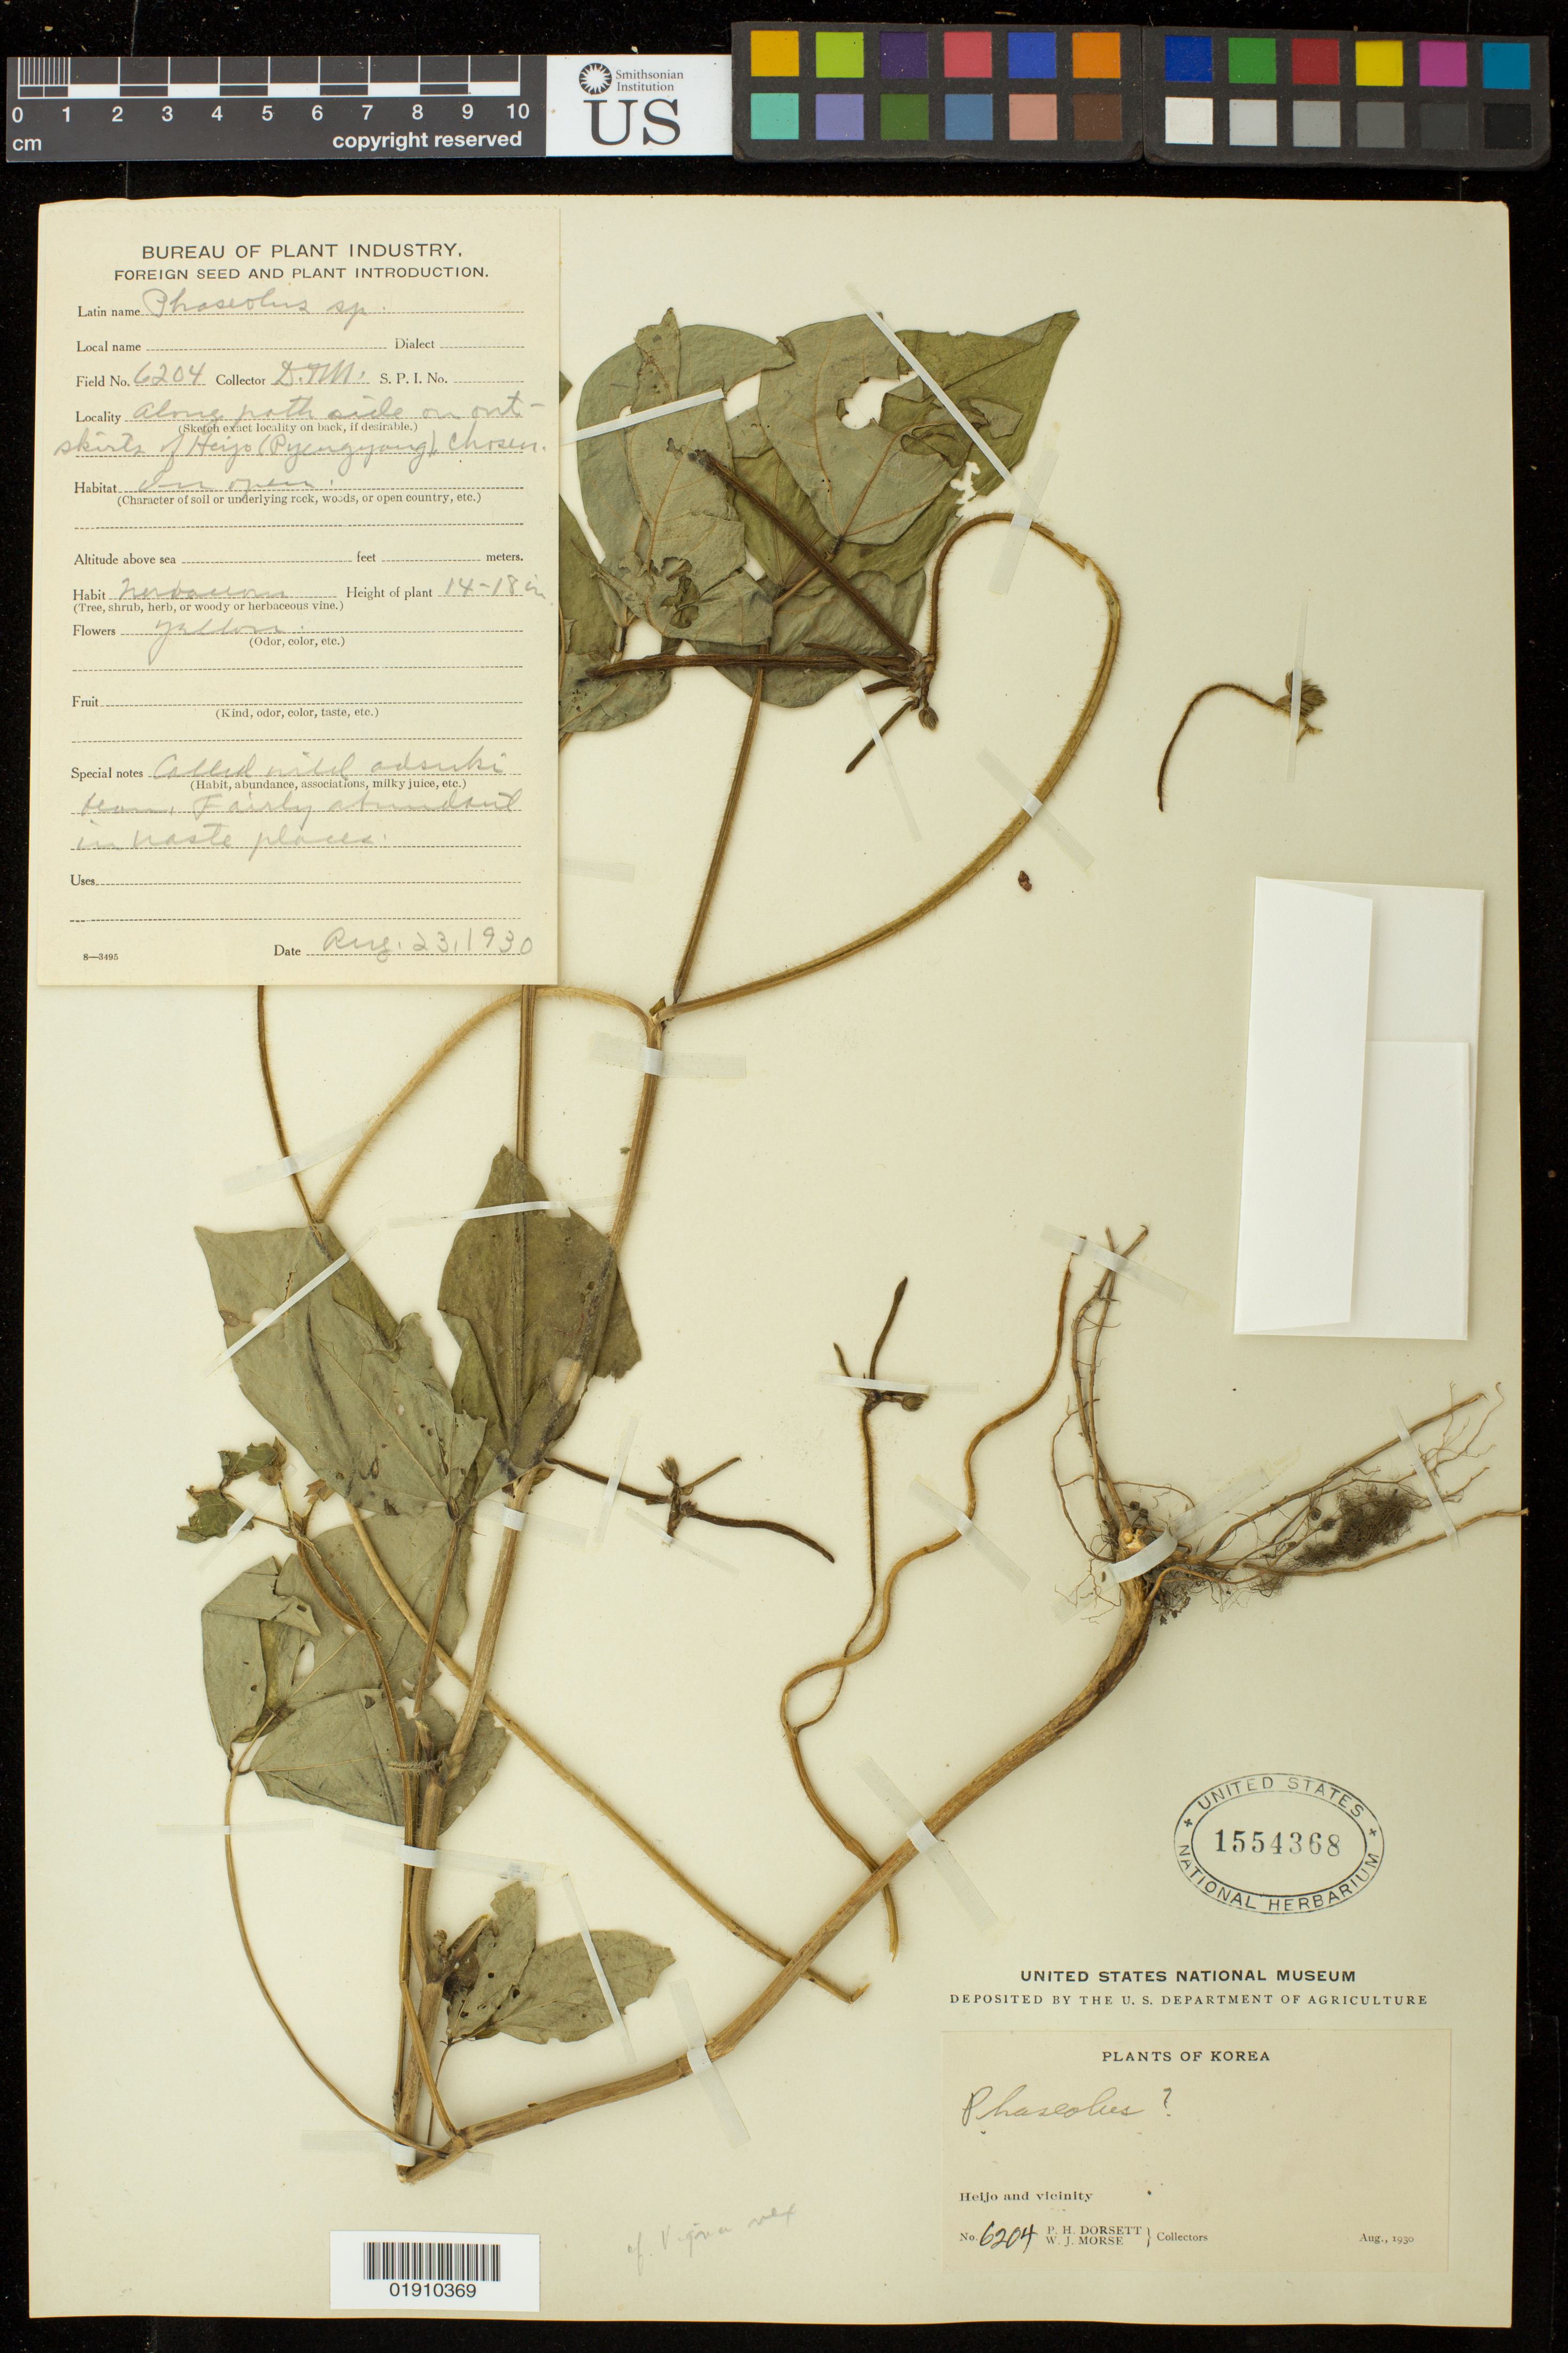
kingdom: Plantae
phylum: Tracheophyta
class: Magnoliopsida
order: Fabales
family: Fabaceae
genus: Phaseolus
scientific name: Phaseolus sp.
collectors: P. H. Dorsett & W. J. Morse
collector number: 6204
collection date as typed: Aug. 23, 1930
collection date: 1930-08-23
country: North Korea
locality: along north side on outskirts of Heijo (Pyongyang)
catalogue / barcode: US 1554368